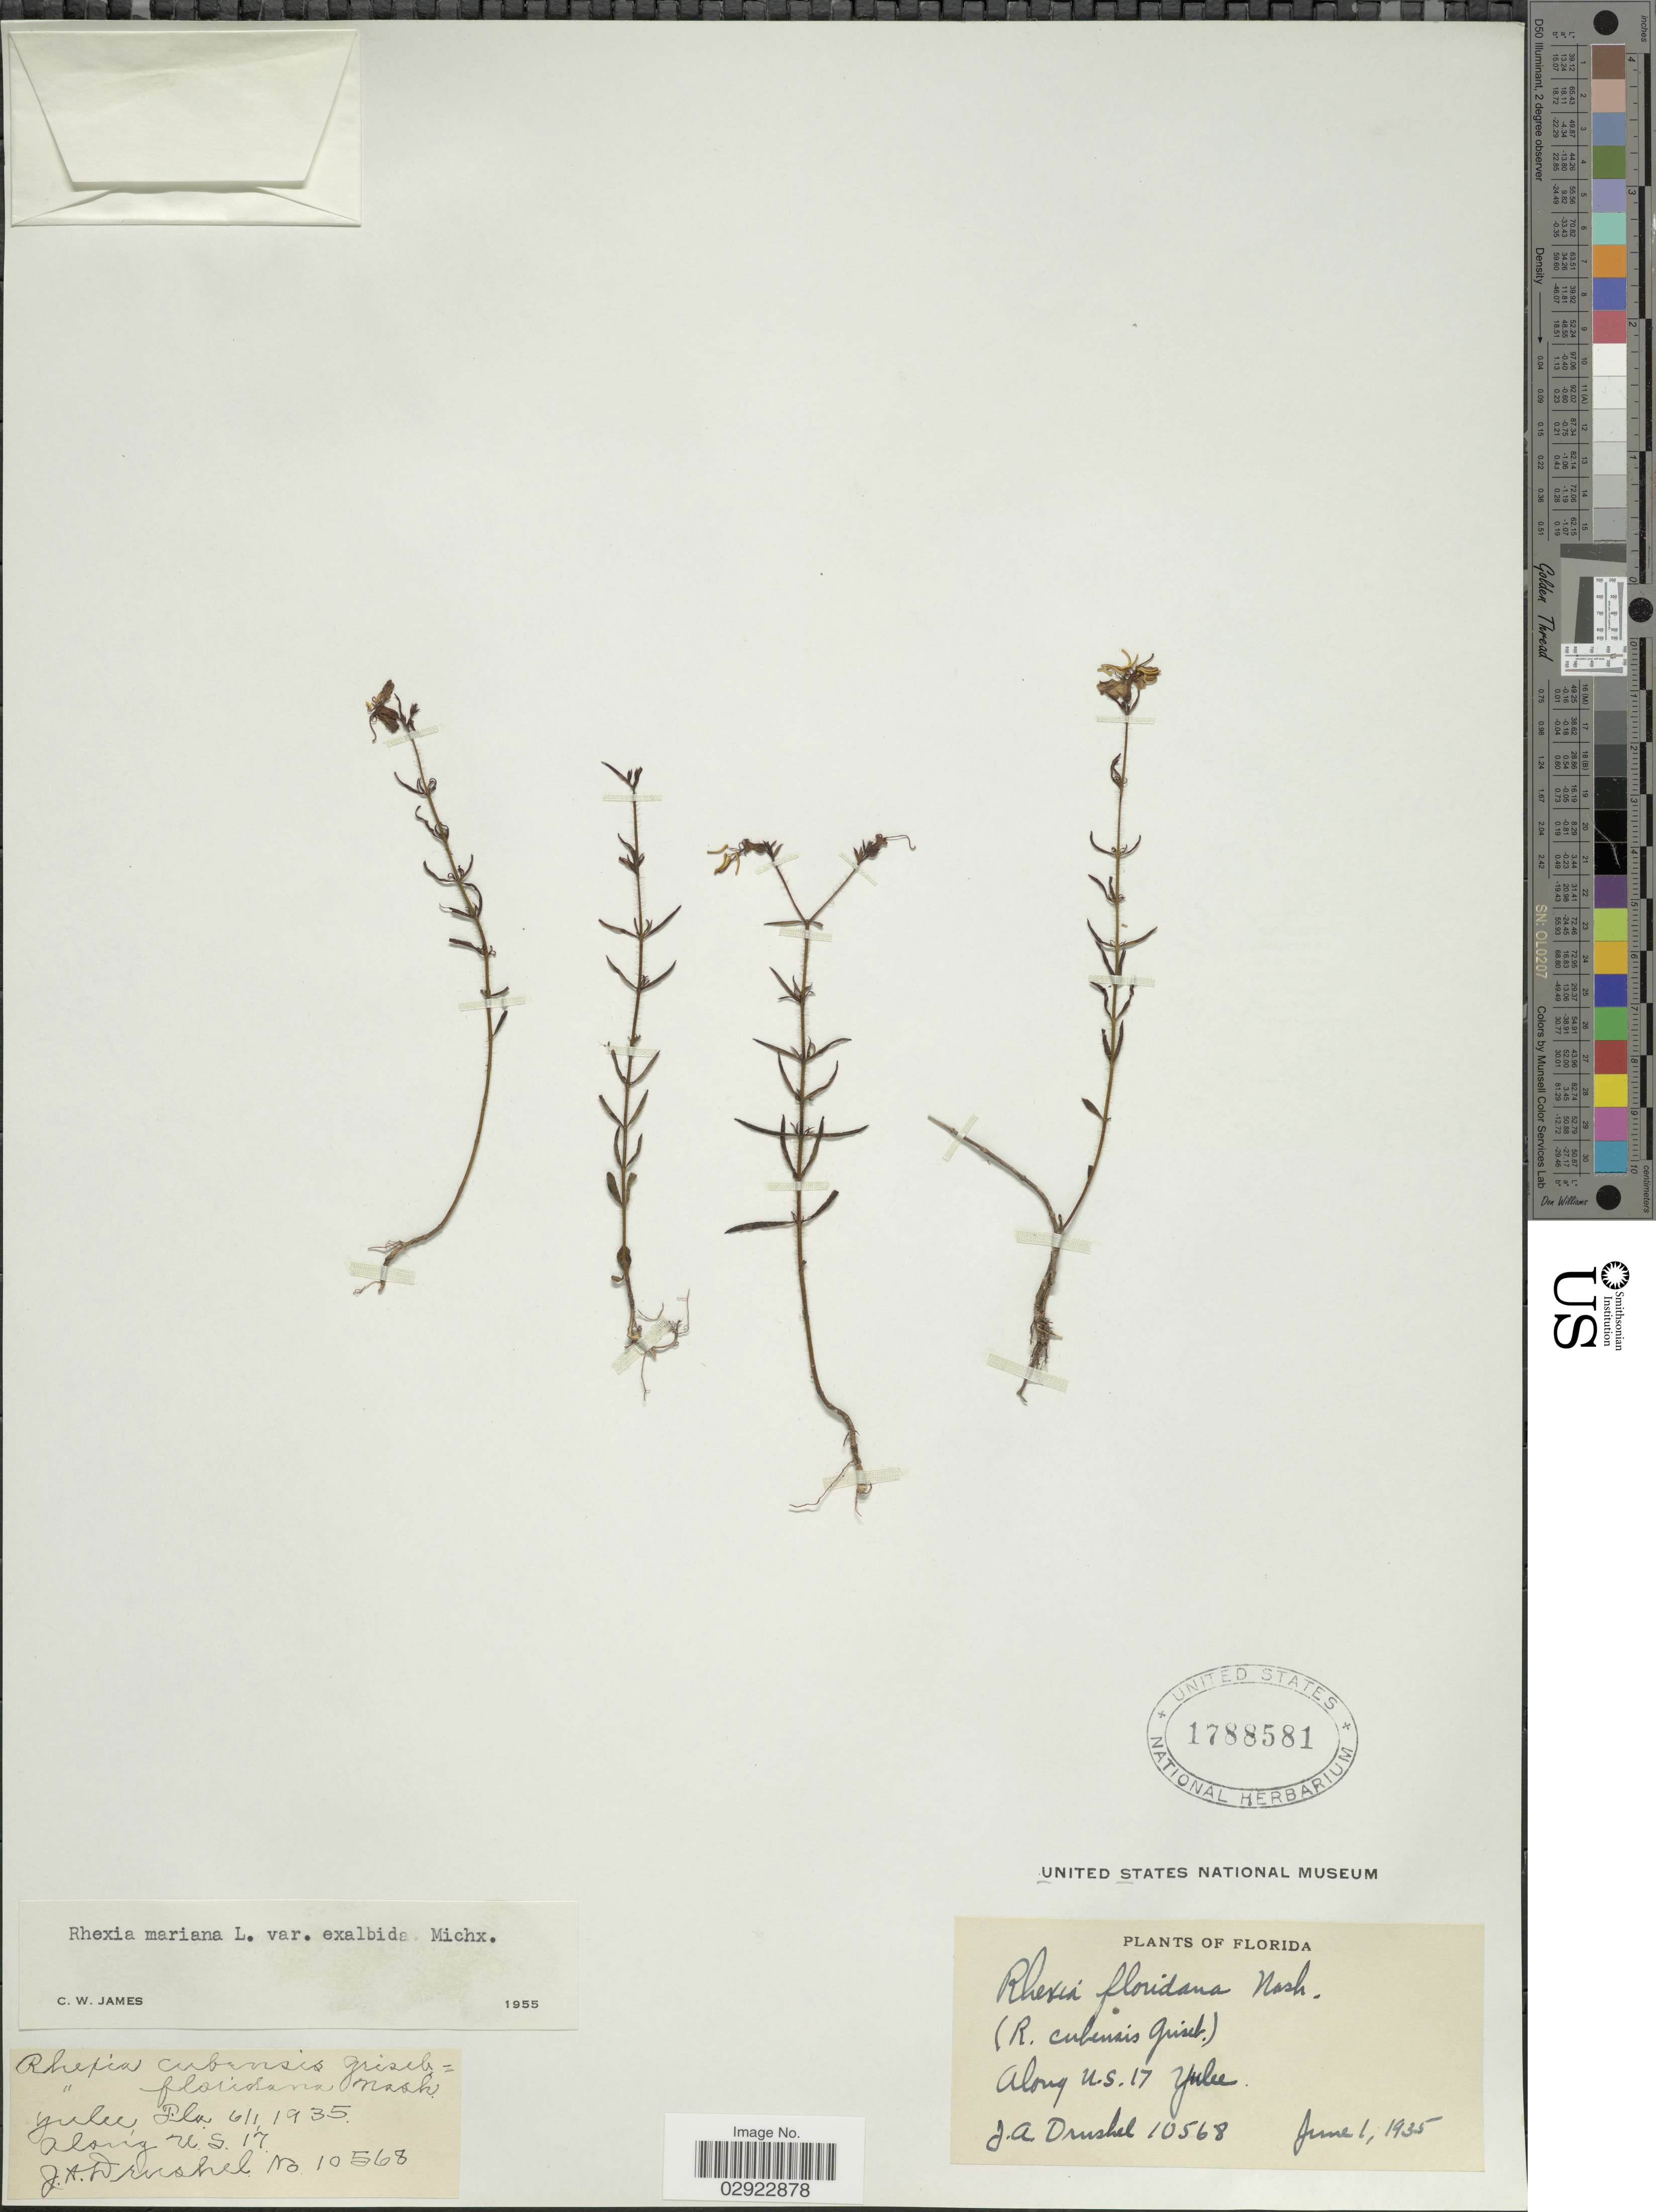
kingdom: Plantae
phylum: Tracheophyta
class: Magnoliopsida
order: Myrtales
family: Melastomataceae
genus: Rhexia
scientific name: Rhexia mariana var. exalbida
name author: Michx.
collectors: J. A. Drushel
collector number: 10568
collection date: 1935-06-01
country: United States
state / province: Florida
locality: Yulee, Fla. Along U.S. 17.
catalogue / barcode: US 1788581